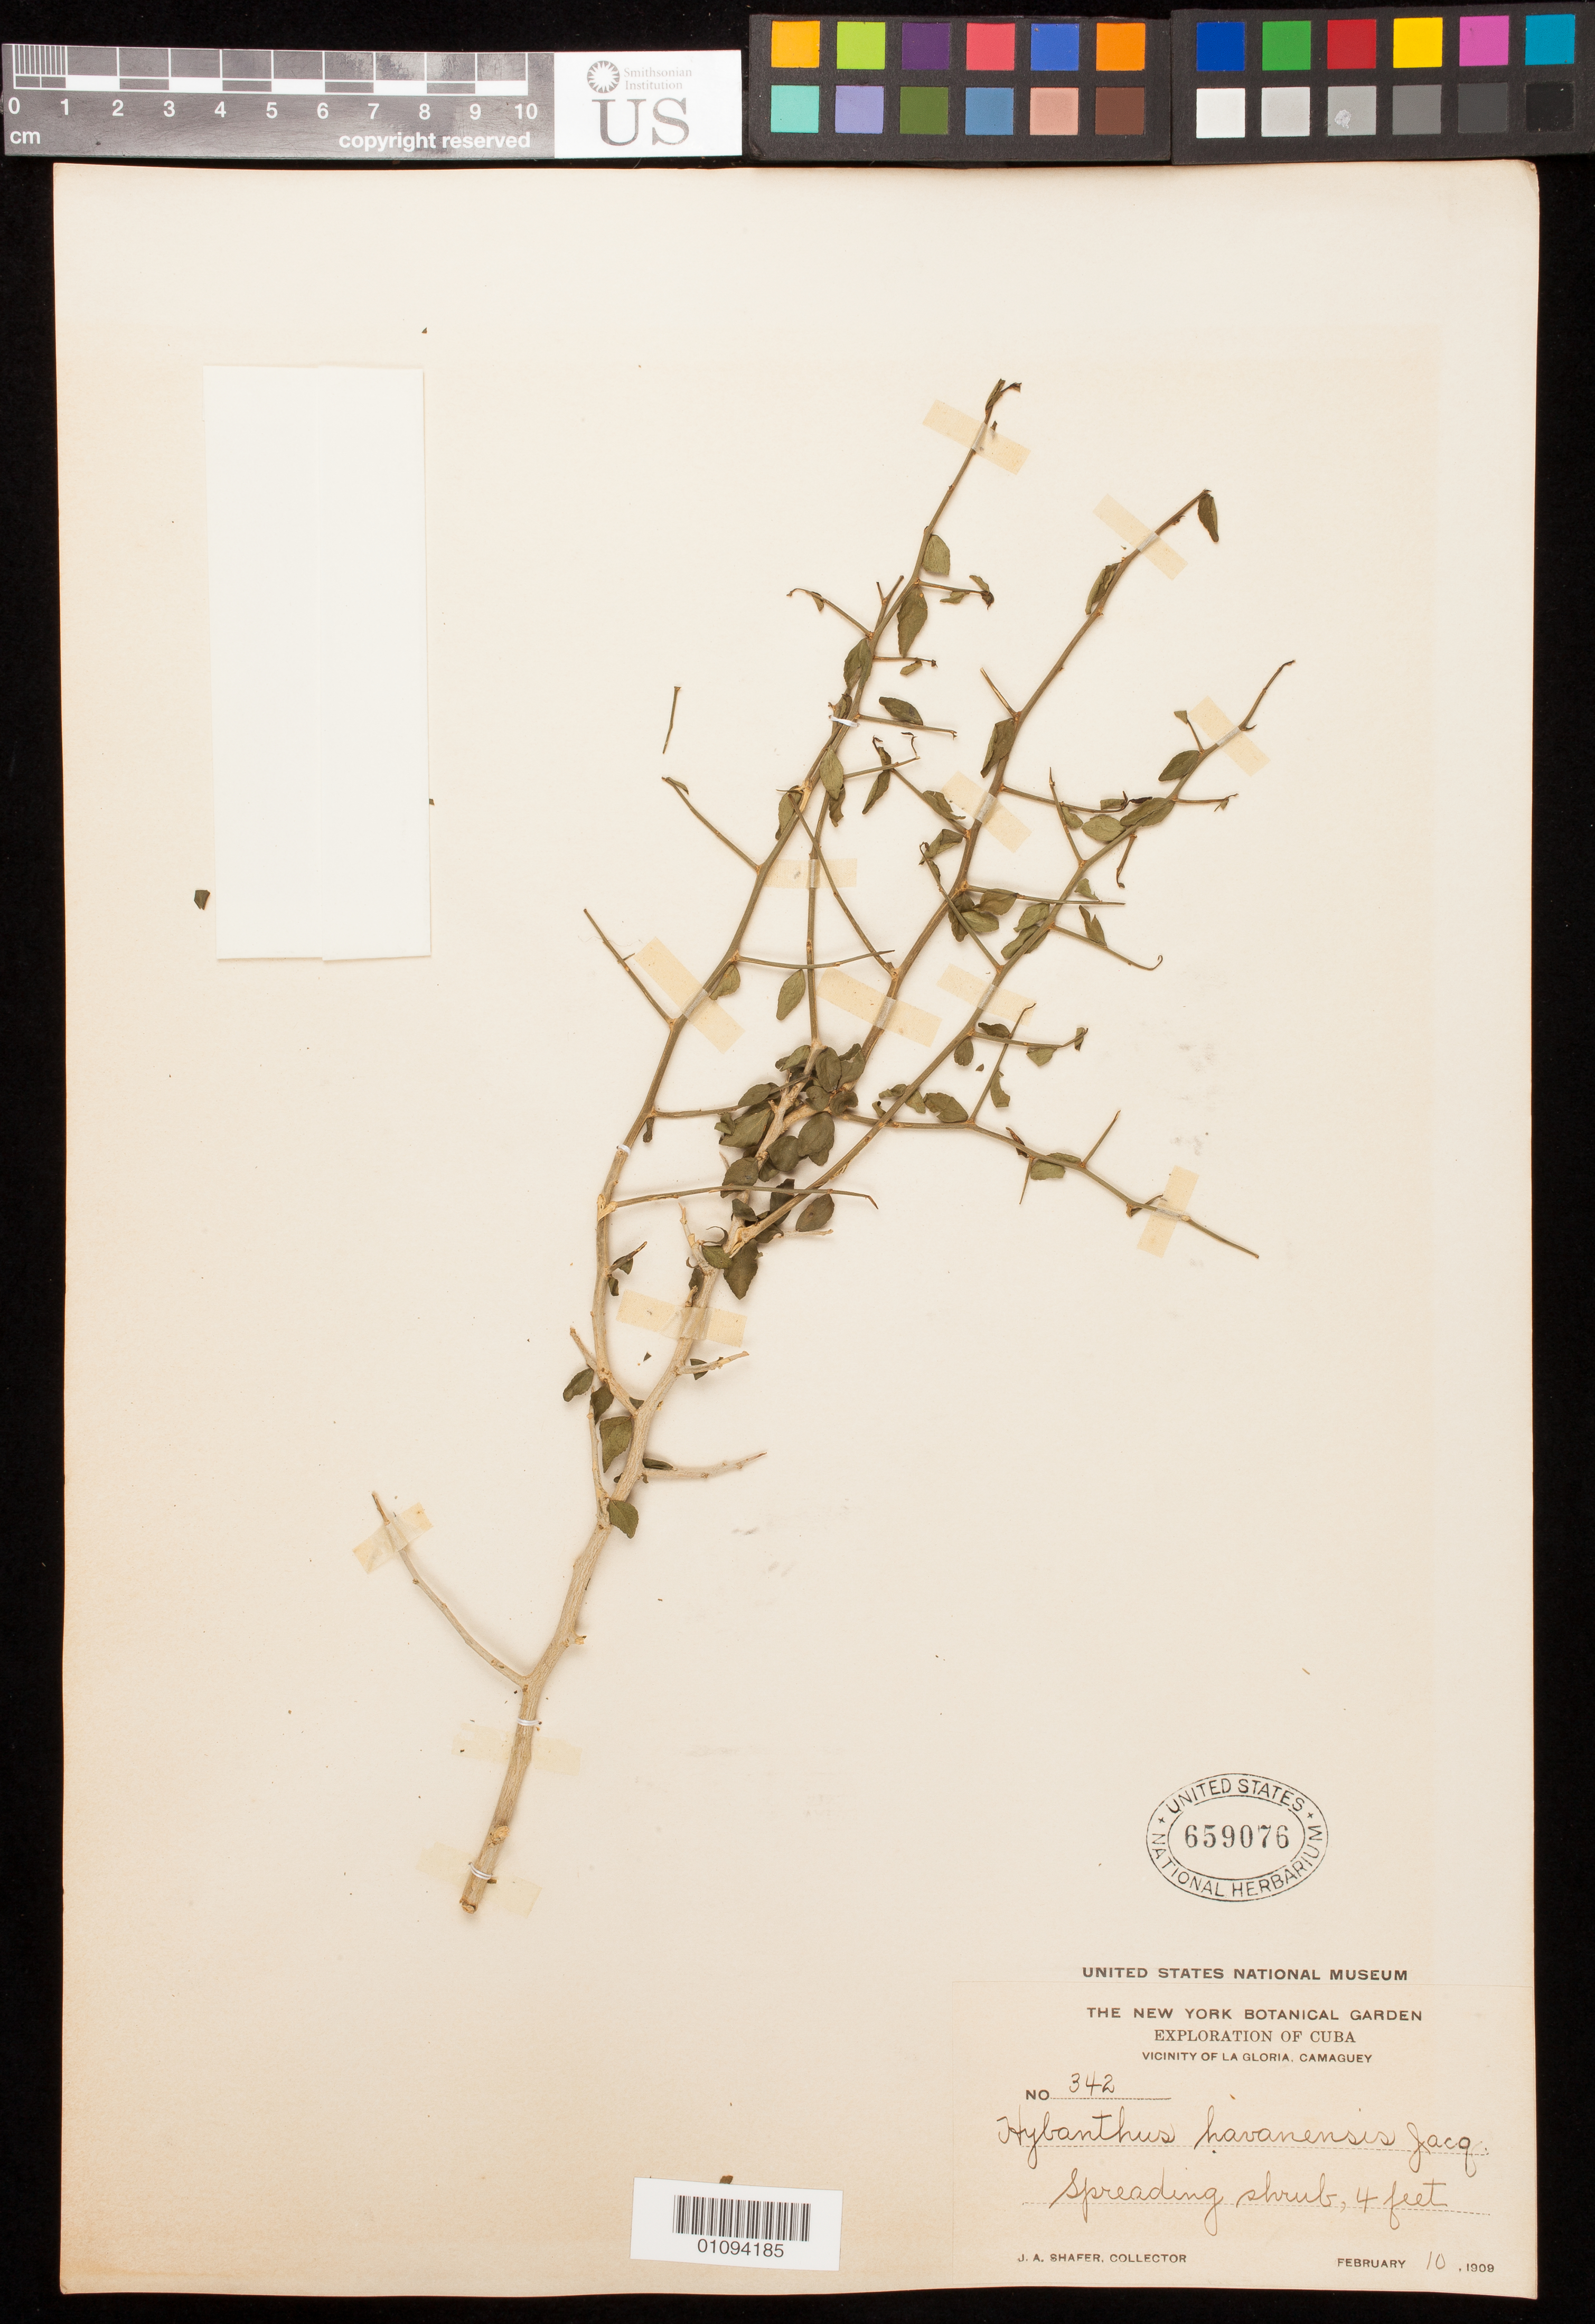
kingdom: Plantae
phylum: Tracheophyta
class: Magnoliopsida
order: Malpighiales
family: Violaceae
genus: Hybanthus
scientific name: Hybanthus havanensis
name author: Jacq.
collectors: J. A. Shafer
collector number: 342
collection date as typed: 10 Feb 1909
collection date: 1909-02-10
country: Cuba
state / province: Camagüey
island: Cuba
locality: La Gloria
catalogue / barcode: US 659076